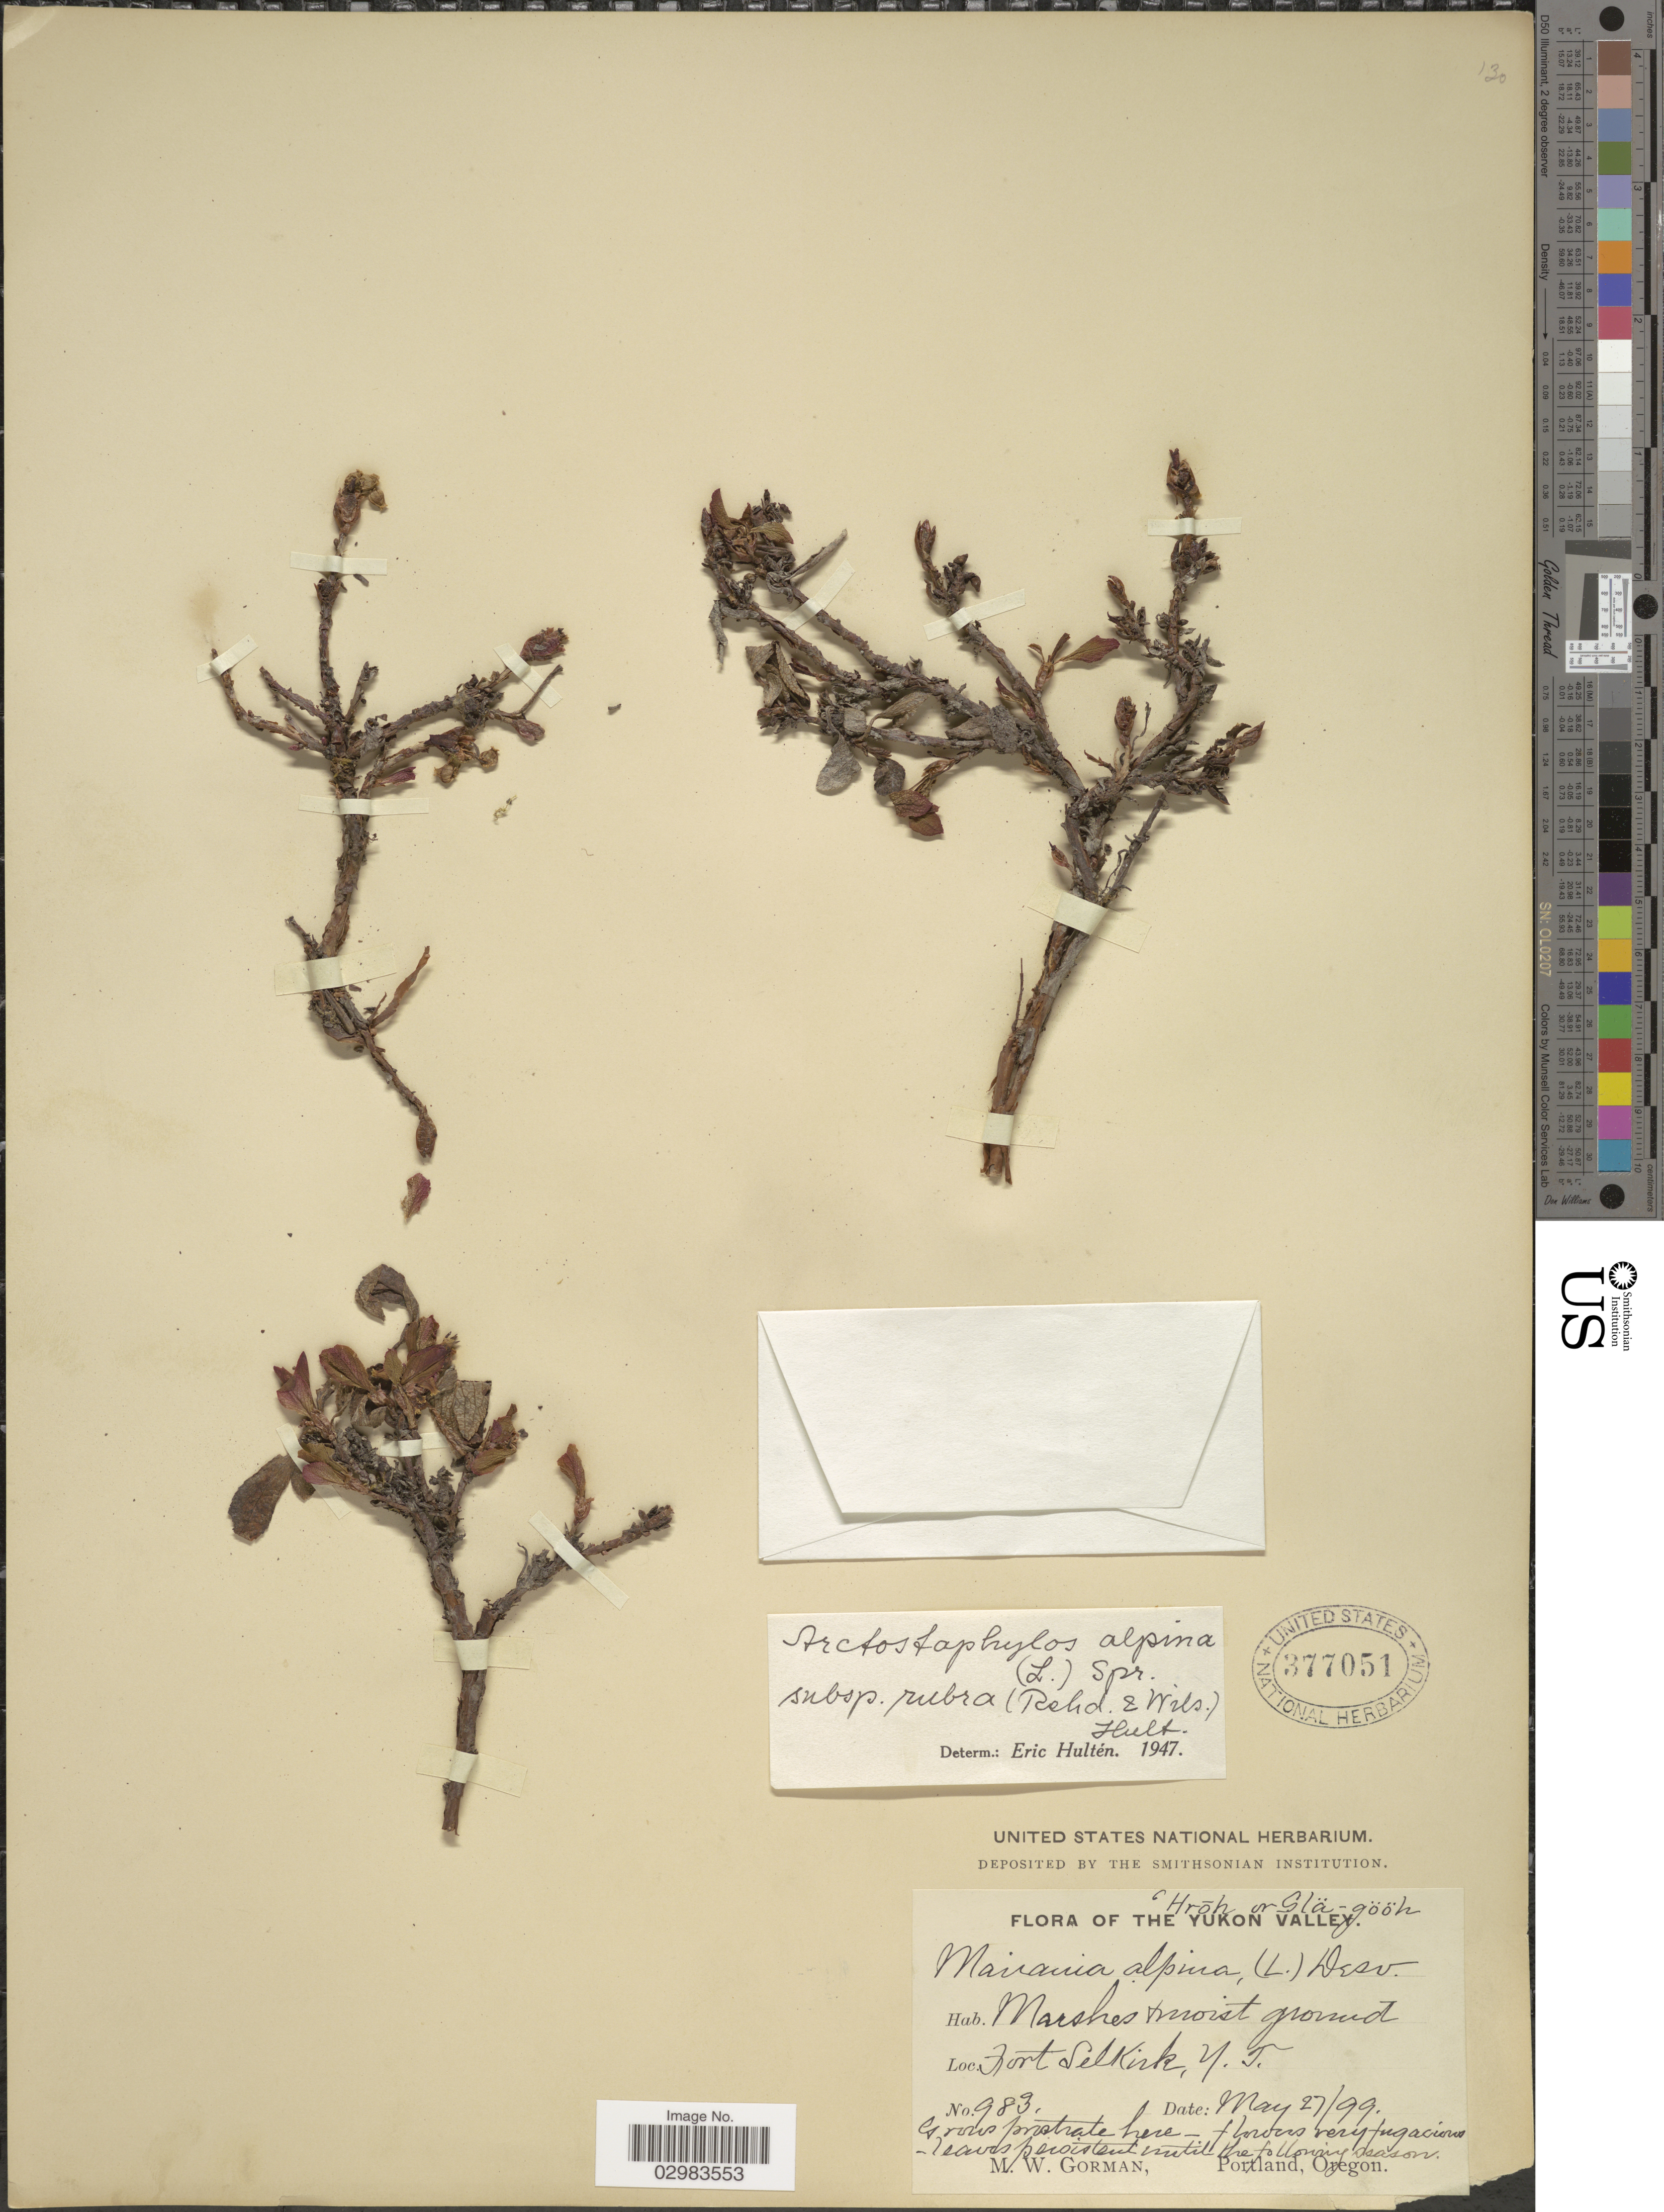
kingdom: Plantae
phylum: Tracheophyta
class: Magnoliopsida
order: Ericales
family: Ericaceae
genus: Arctostaphylos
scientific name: Arctostaphylos alpina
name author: (L.) Spreng.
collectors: M. W. Gorman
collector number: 983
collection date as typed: Transcribed d/m/y: 27/5/99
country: Canada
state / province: Yukon Territory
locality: The Yukon Valley, Fort Selkirk, Y.T.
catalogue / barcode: US 377051